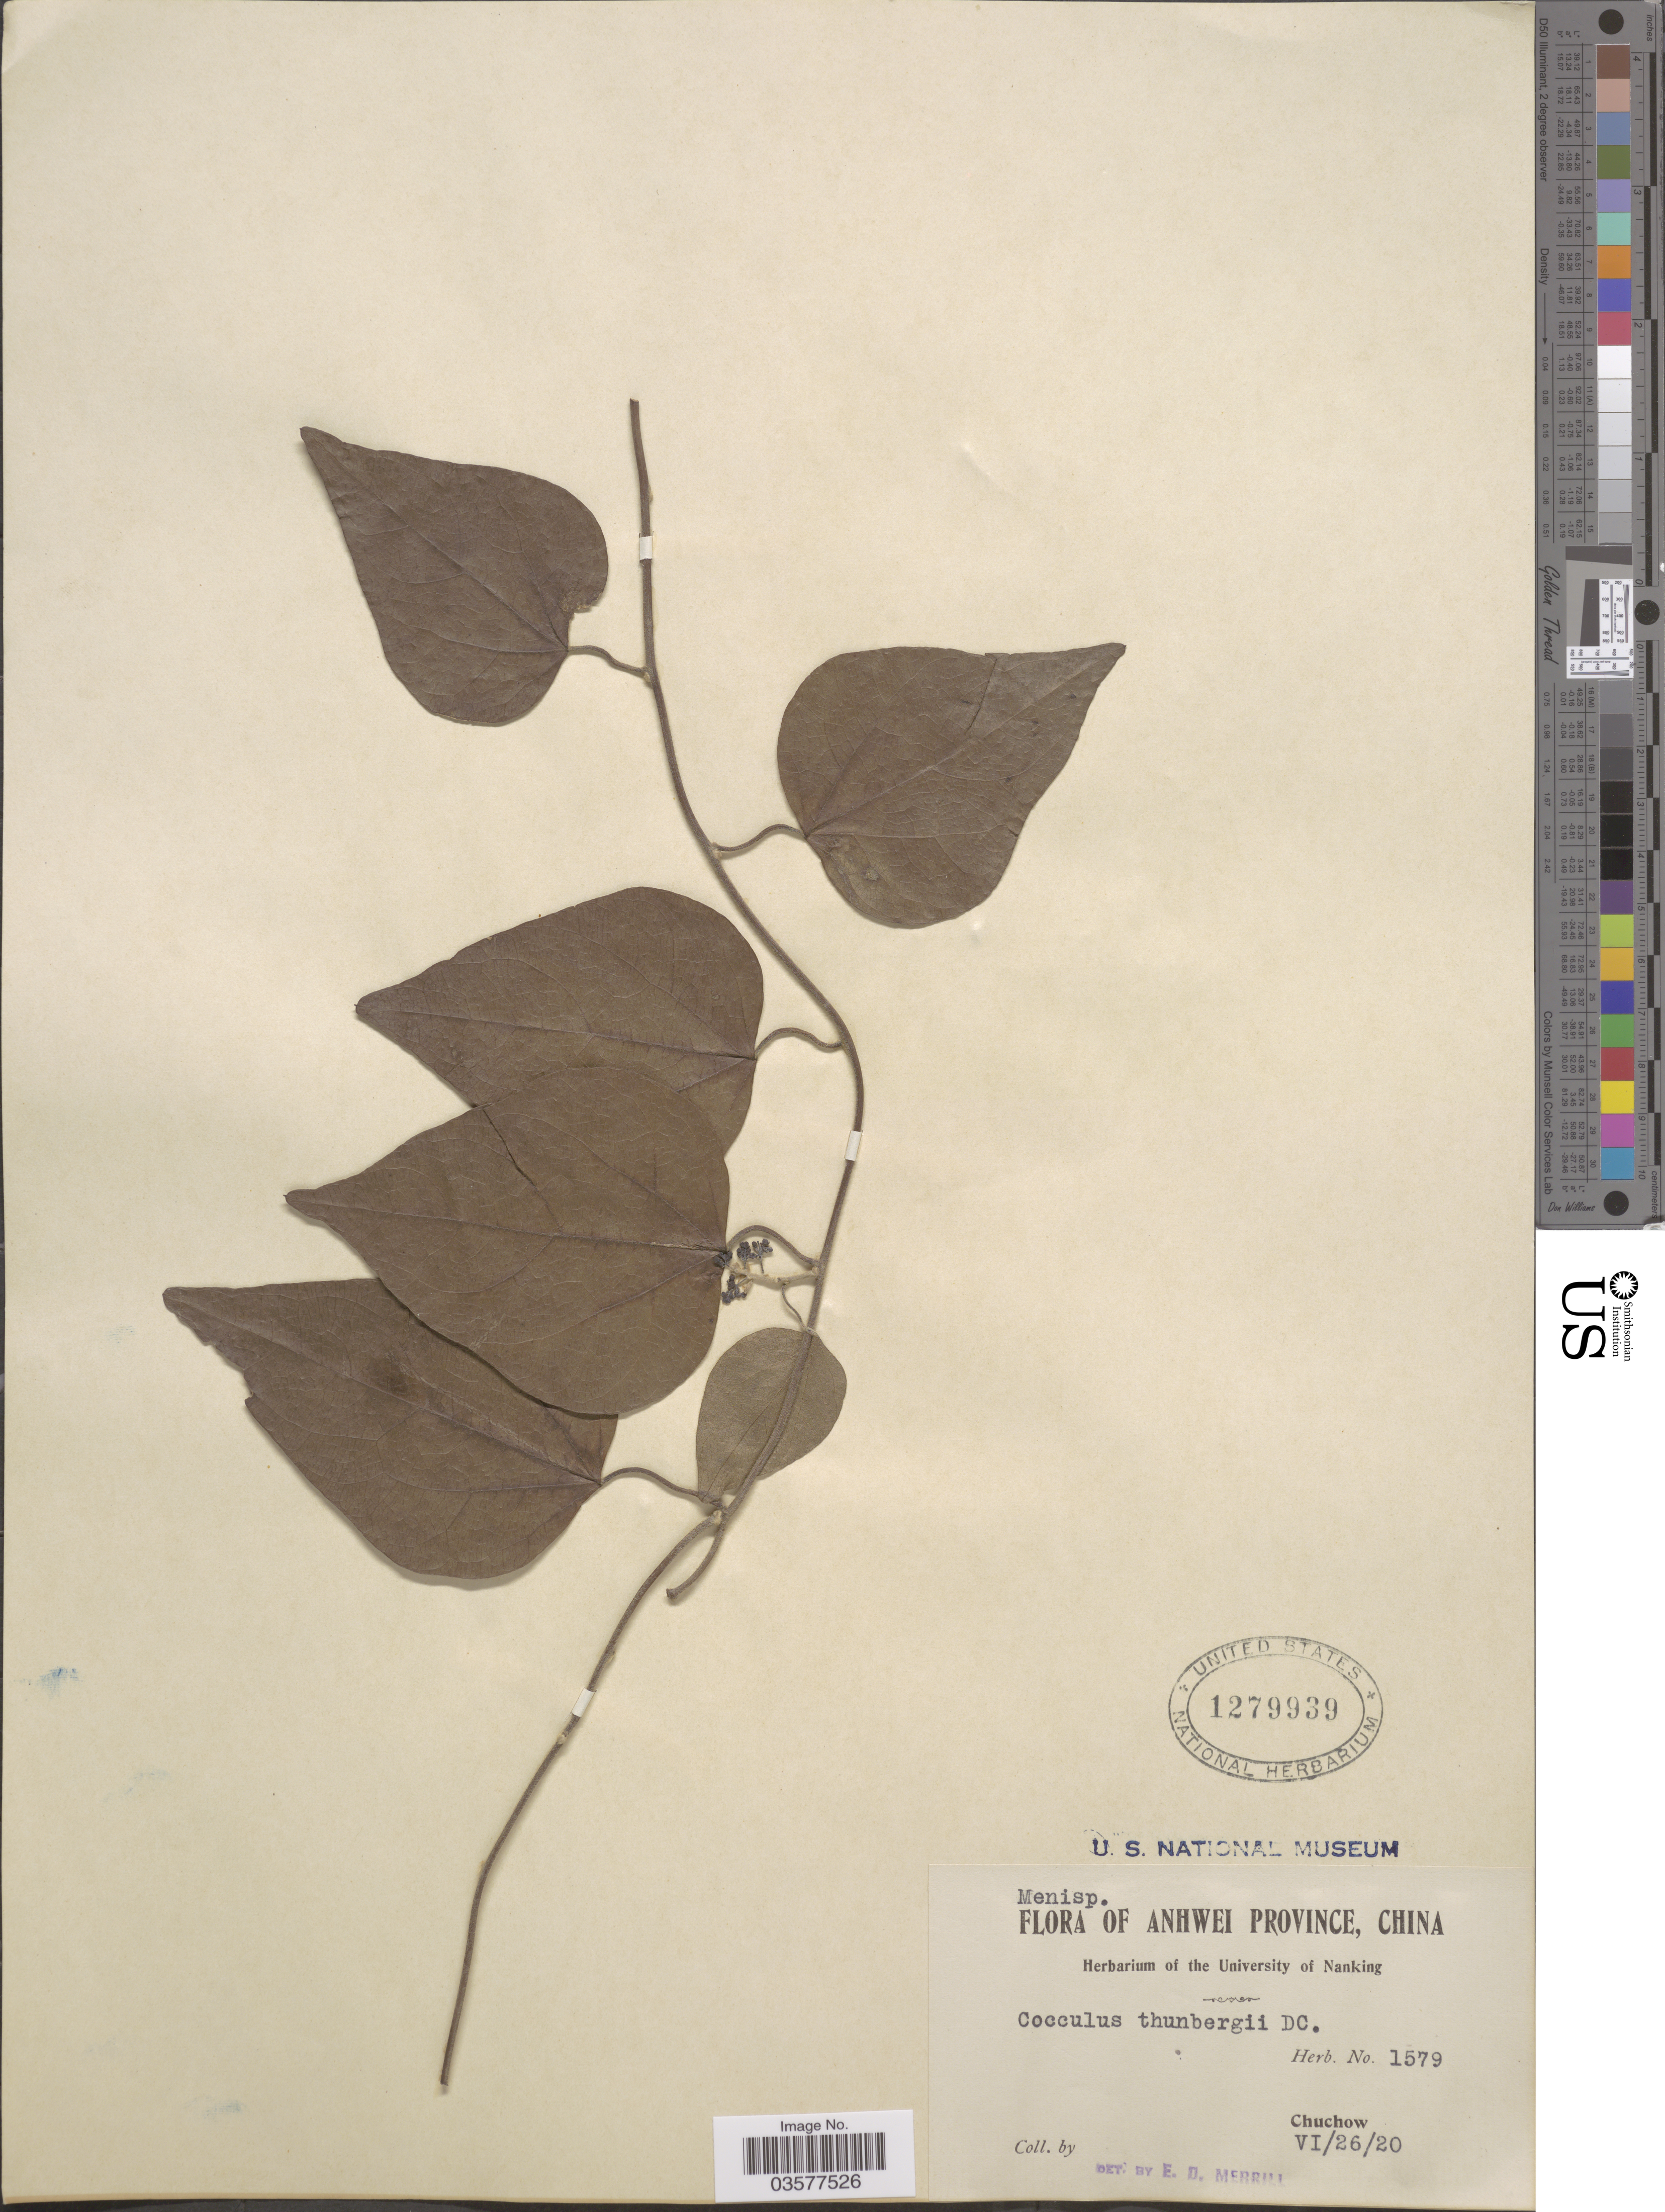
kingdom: Plantae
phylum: Tracheophyta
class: Magnoliopsida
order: Ranunculales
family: Menispermaceae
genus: Cocculus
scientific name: Cocculus orbiculatus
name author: (L.) DC.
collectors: ex herb. University of Nanking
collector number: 1579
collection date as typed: Transcribed d/m/y: 26/6/20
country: China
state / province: Anhui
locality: Anhwei Province. Chuchow.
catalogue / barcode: US 1279939